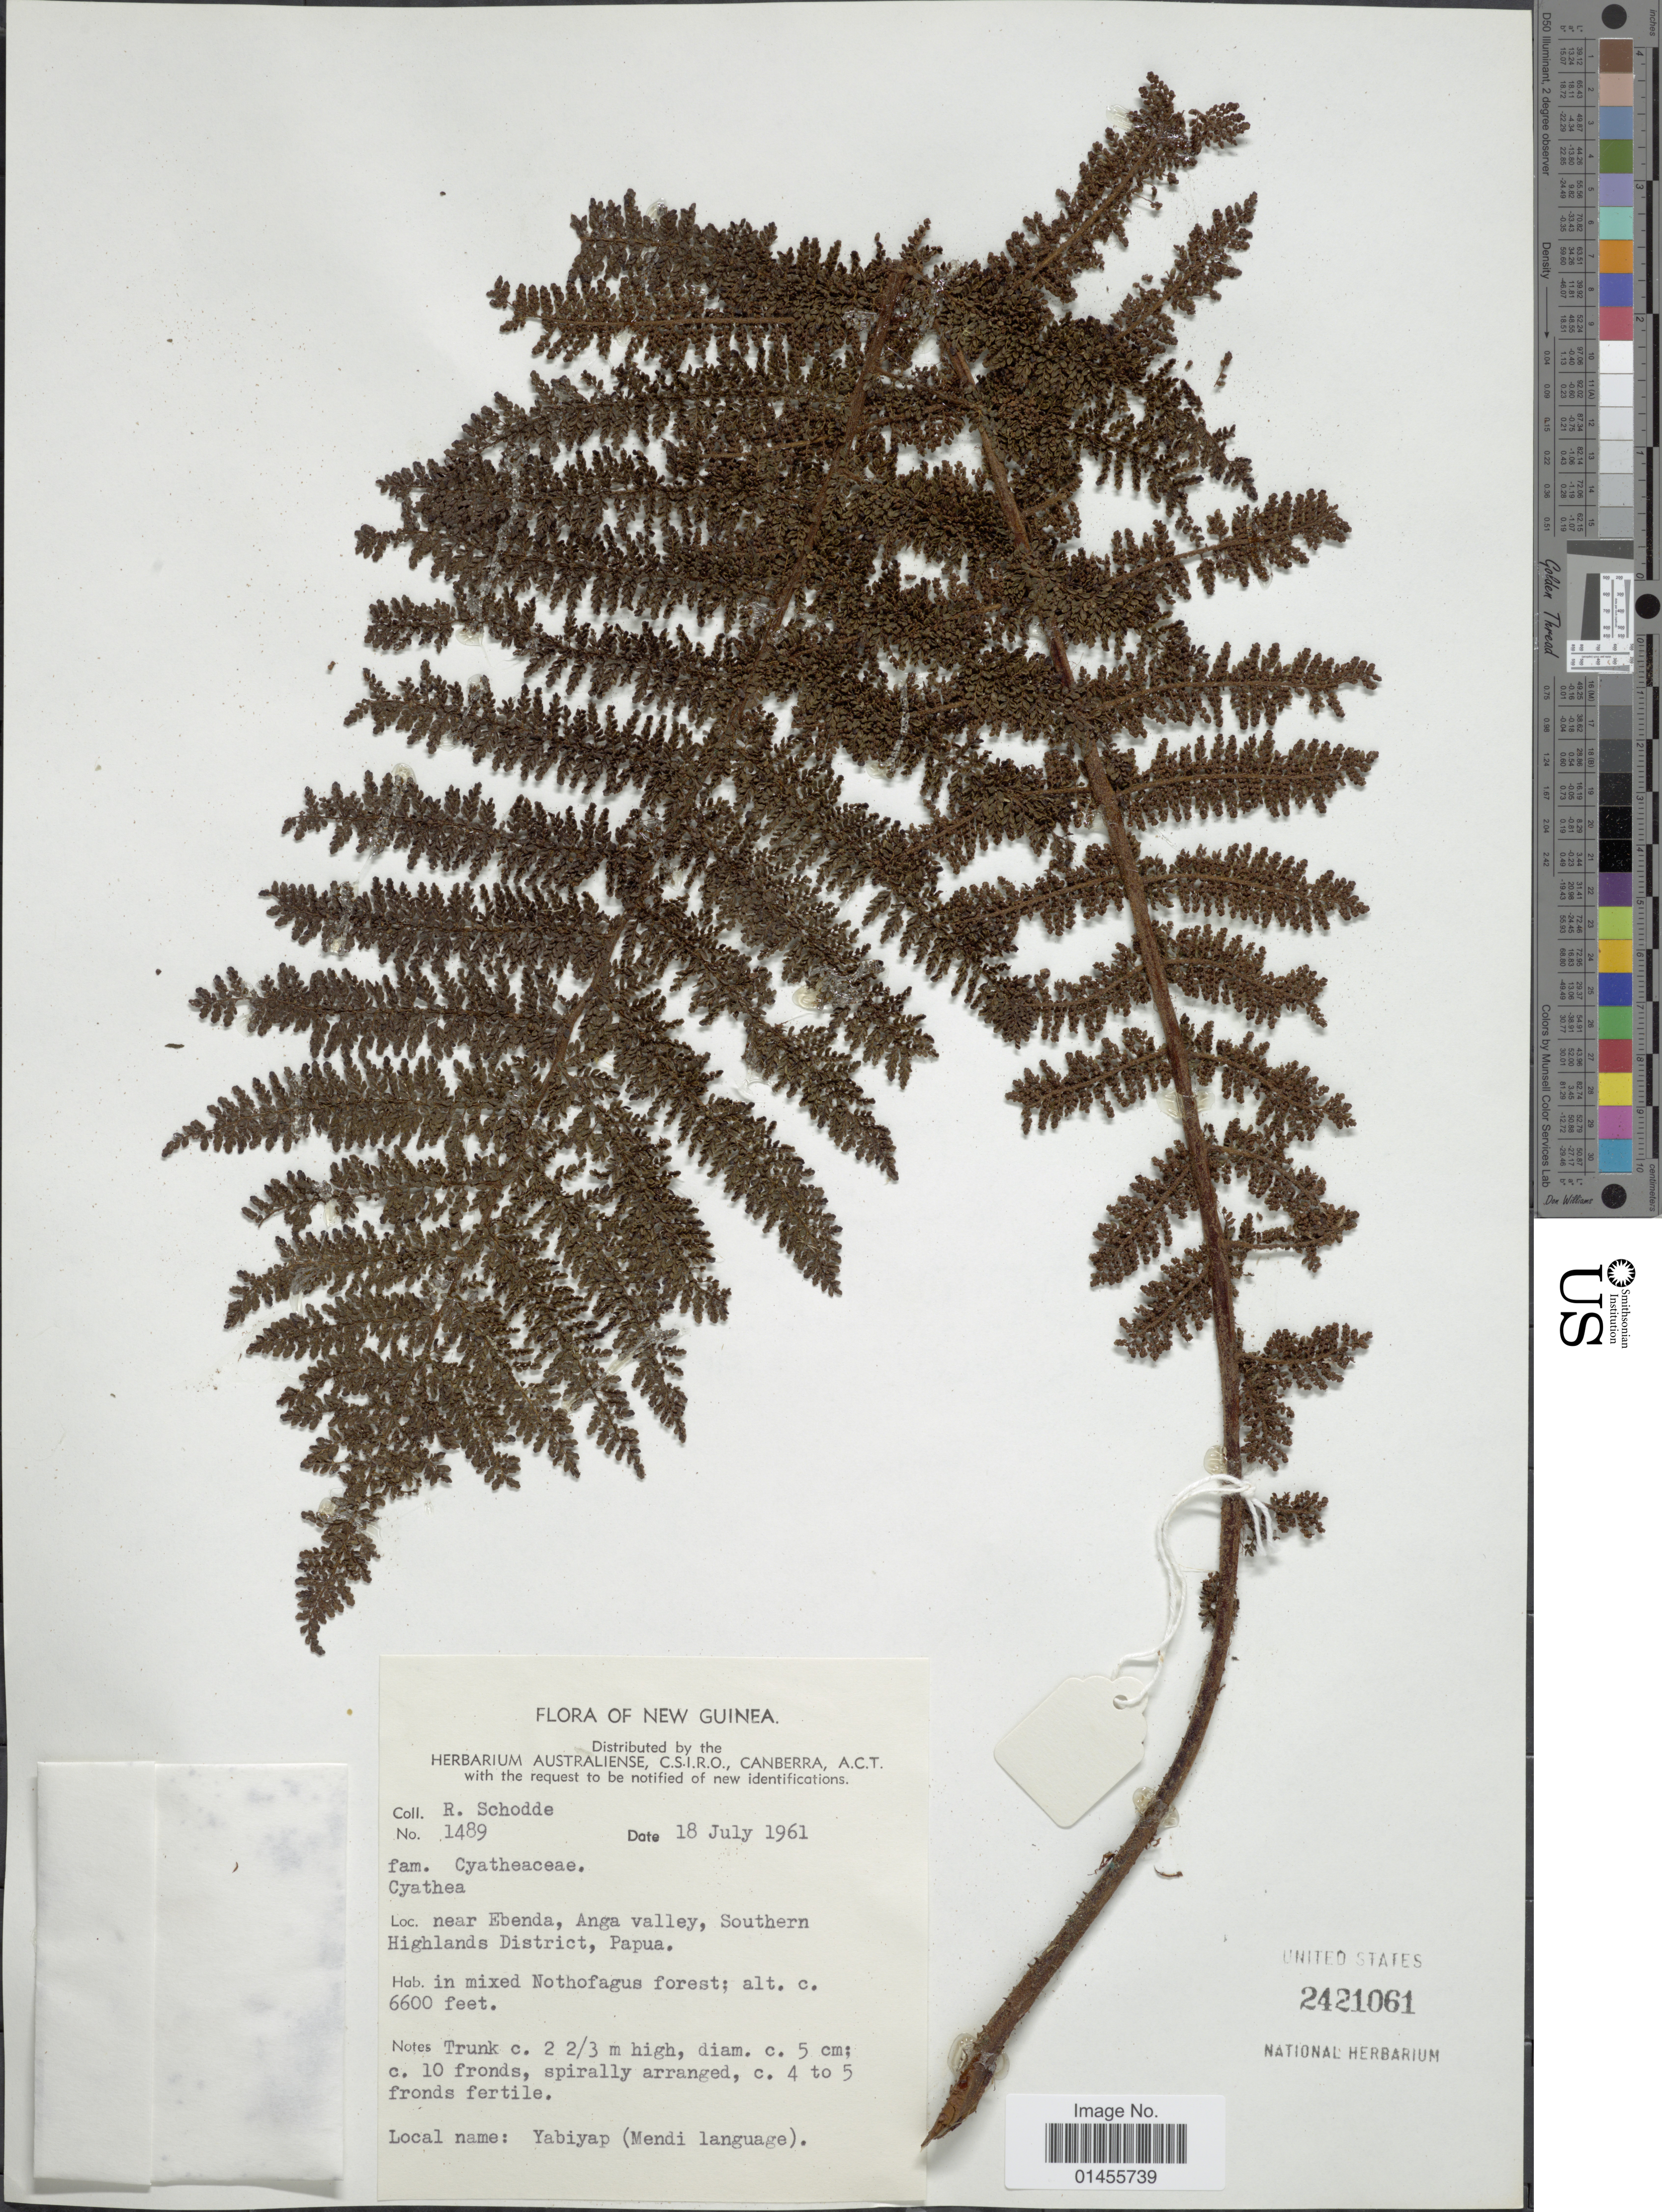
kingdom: Plantae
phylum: Tracheophyta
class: Polypodiopsida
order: Cyatheales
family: Cyatheaceae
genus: Alsophila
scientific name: Alsophila sp.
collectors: R. Schodde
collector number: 1489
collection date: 1961-07-18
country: Papua New Guinea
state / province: Southern Highlands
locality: New Guinea, near Ebenda, Anga valley, Southern Highlands District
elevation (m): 2012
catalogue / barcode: US 2421061